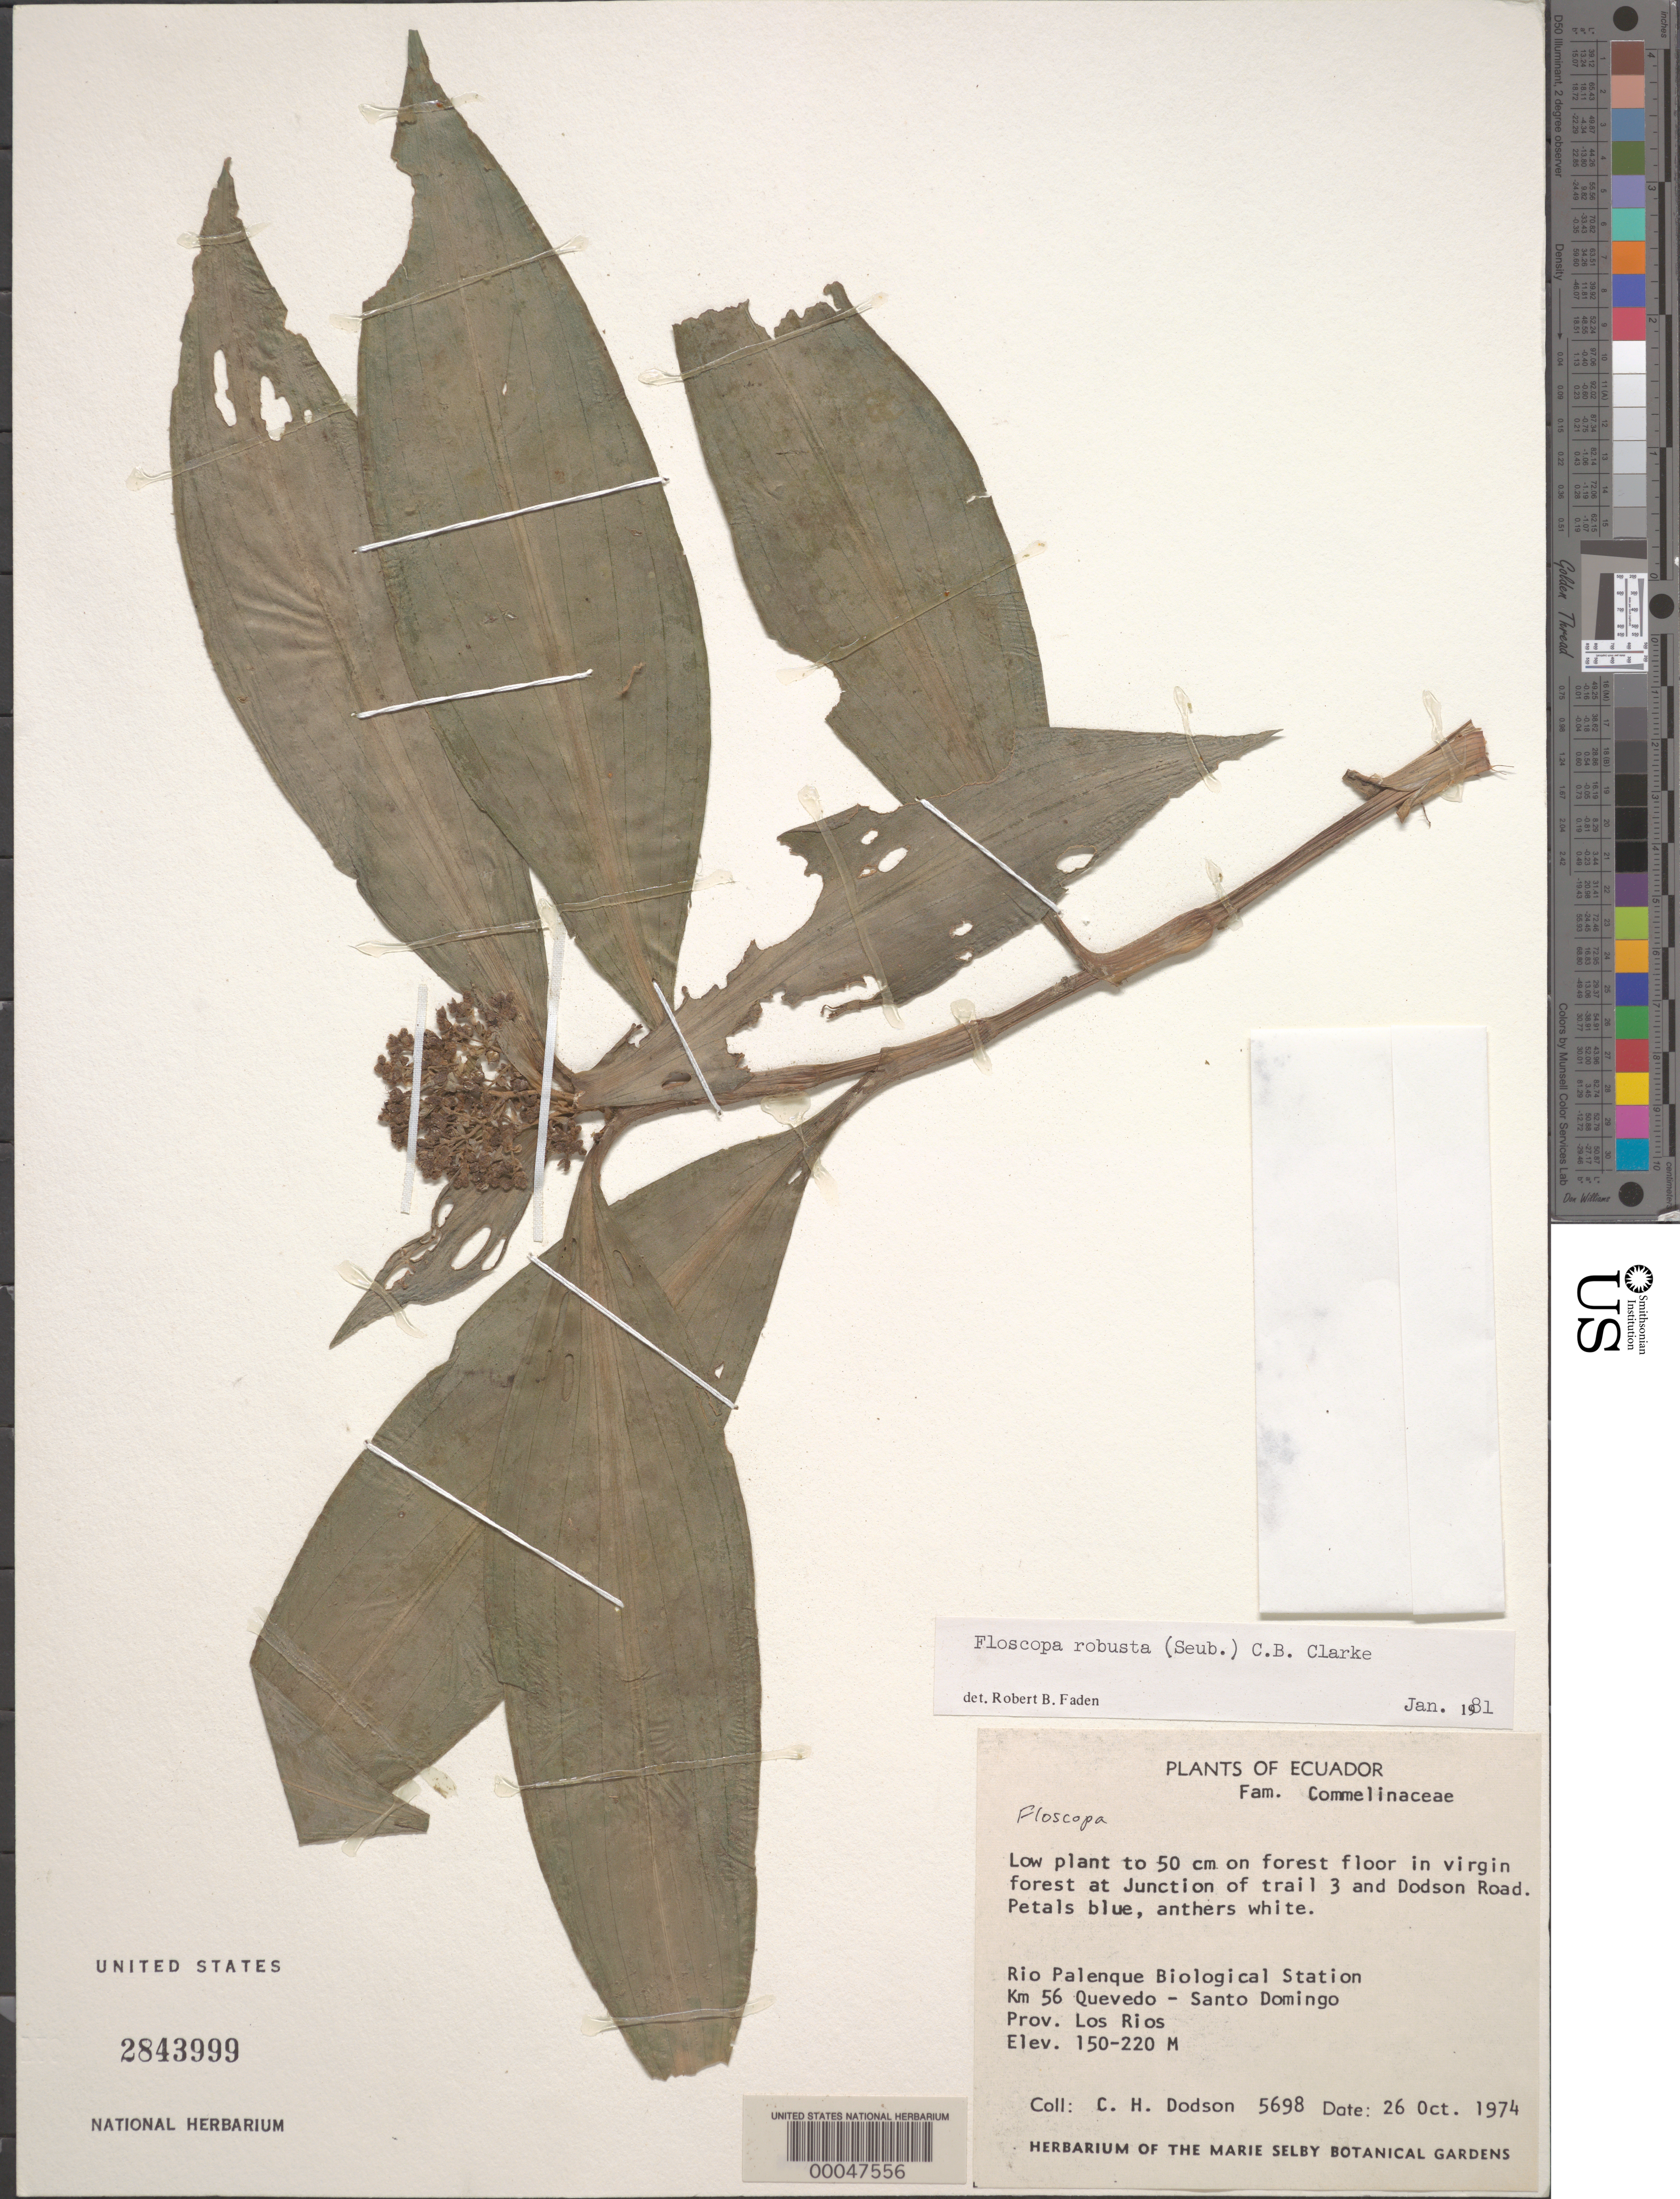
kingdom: Plantae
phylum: Tracheophyta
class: Liliopsida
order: Commelinales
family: Commelinaceae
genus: Floscopa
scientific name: Floscopa robusta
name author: (Seub.) C.B. Clarke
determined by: Faden, Robert B., (US), Smithsonian Institution - National Museum of Natural History (UNITED STATES)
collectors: C. H. Dodson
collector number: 5698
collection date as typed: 26 Oct 1974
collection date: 1974-10-26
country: Ecuador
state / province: Los Ríos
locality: Rio palenque Biological station, Santo Domingo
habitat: Forest floor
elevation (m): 150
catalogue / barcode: US 2843999